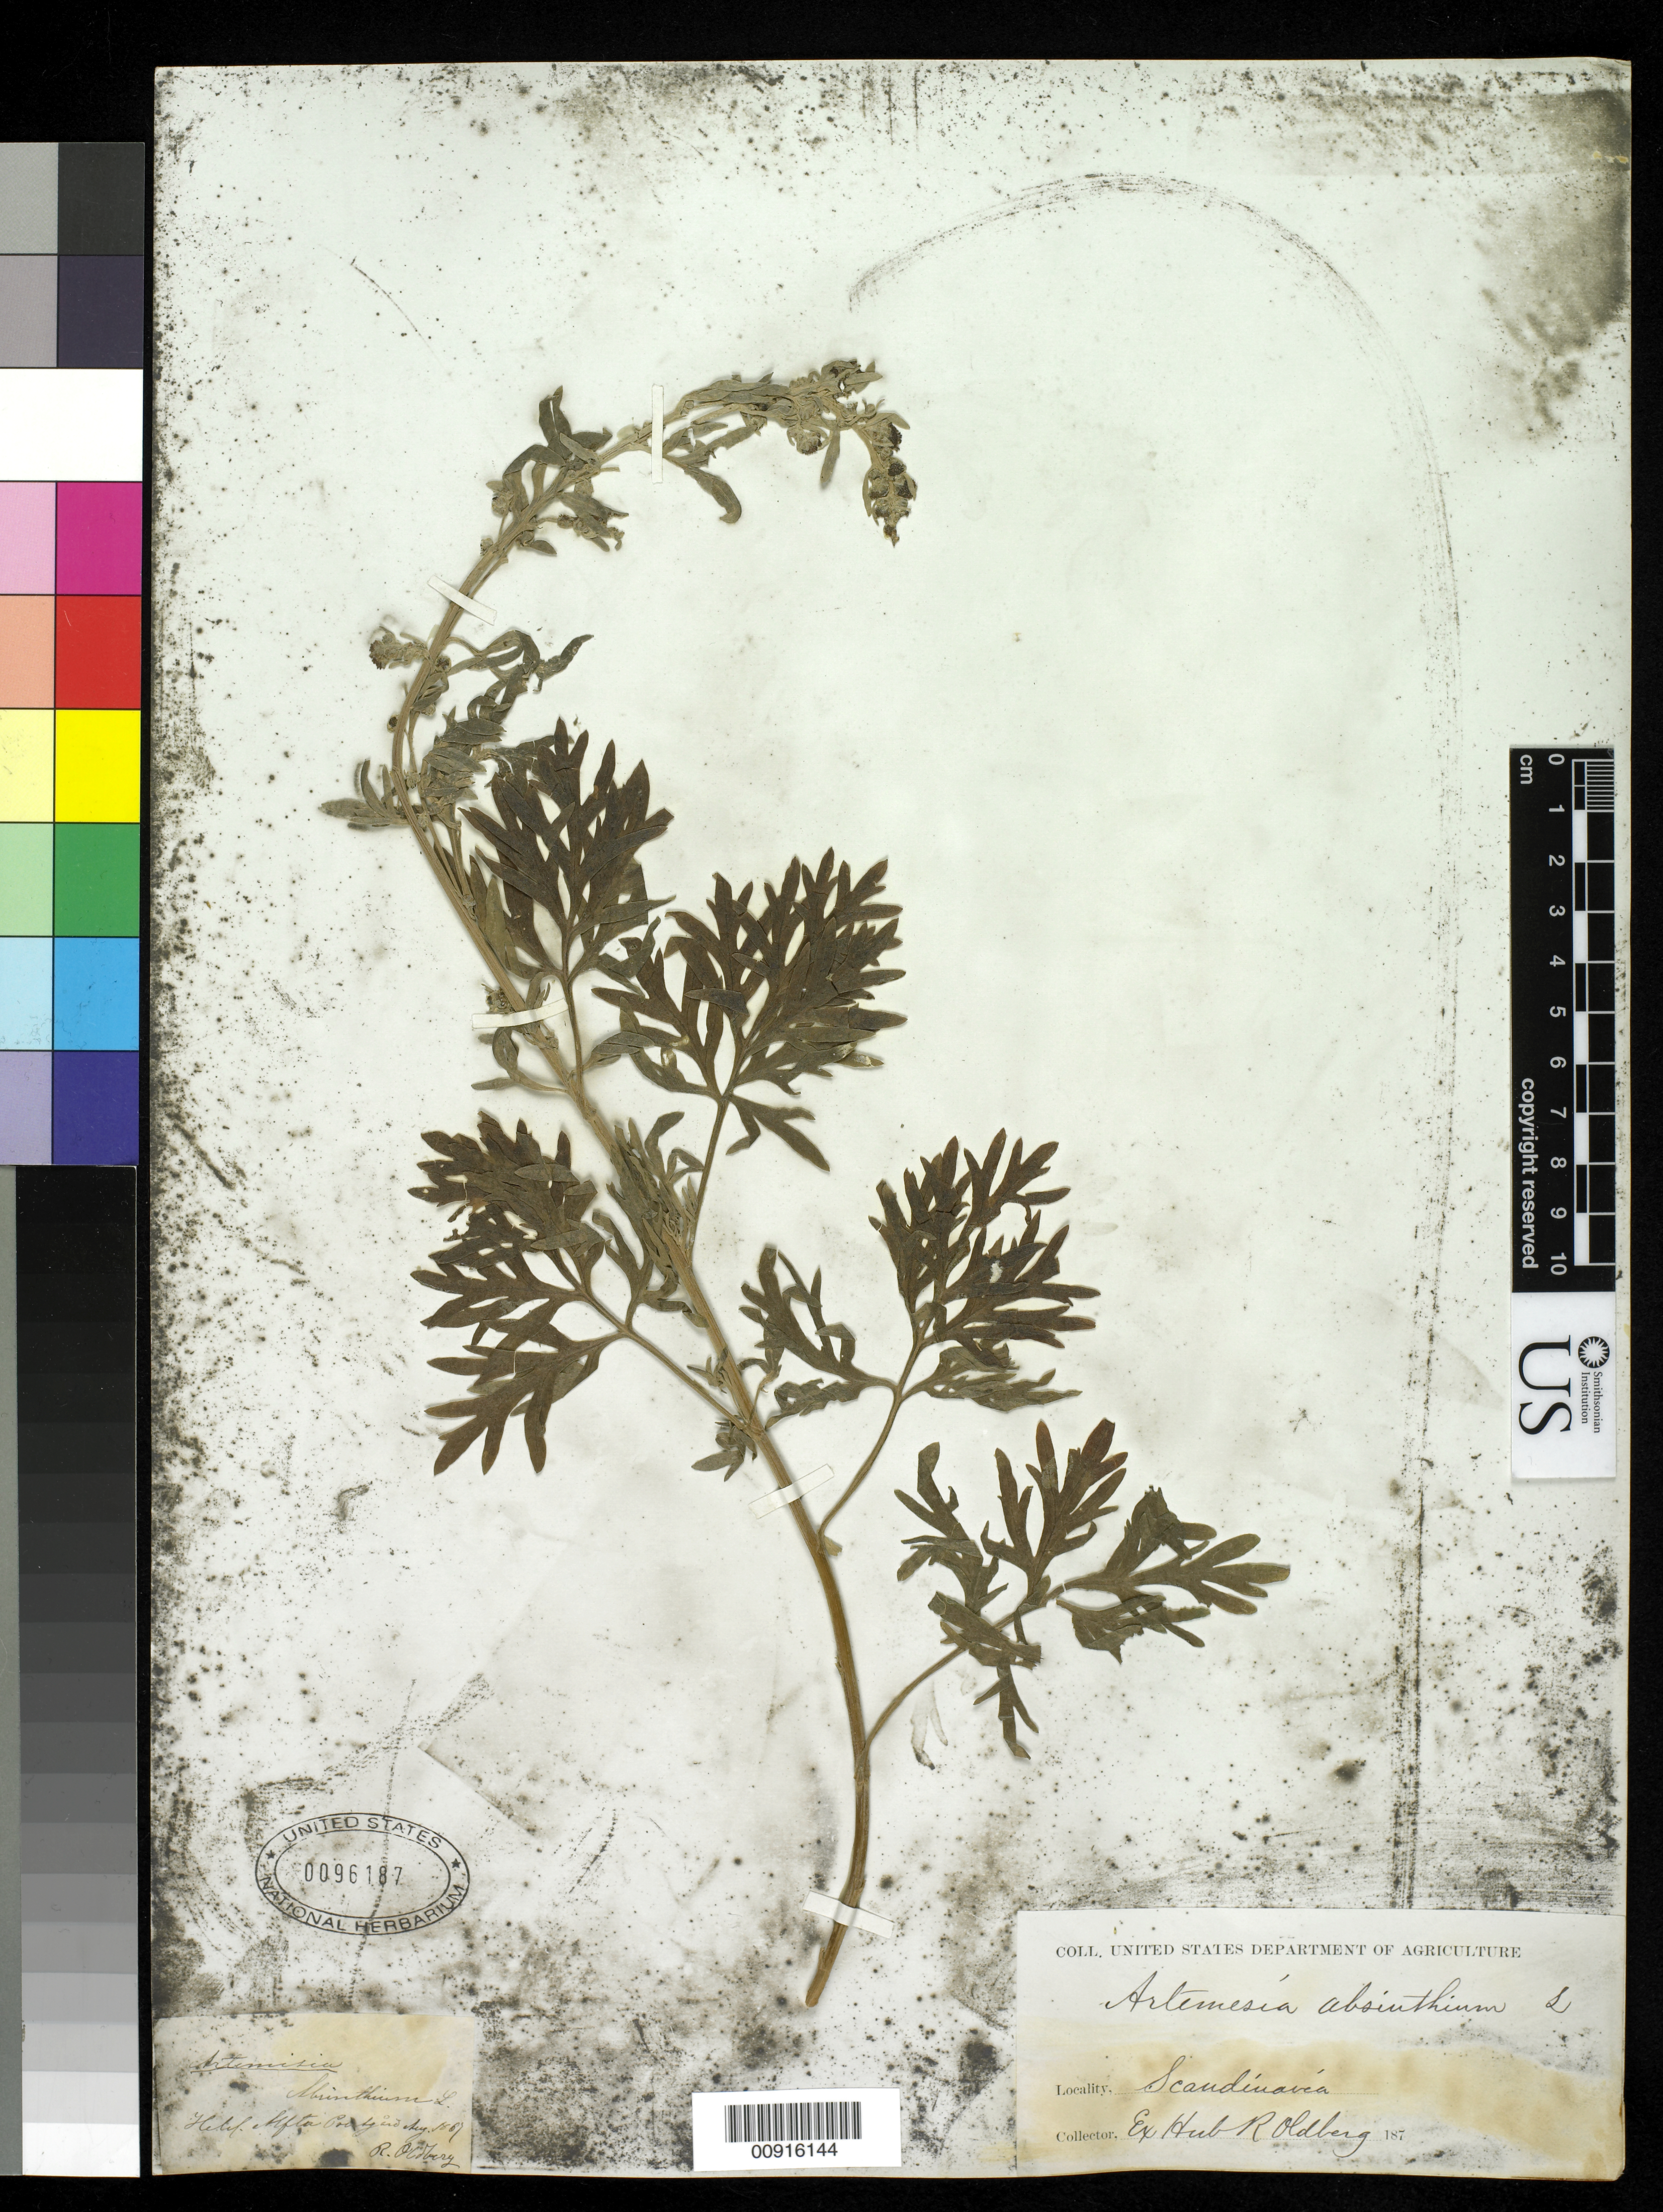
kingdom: Plantae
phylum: Tracheophyta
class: Magnoliopsida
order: Asterales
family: Asteraceae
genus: Artemisia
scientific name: Artemisia absinthium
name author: L.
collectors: R. Oldberg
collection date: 1870-08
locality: Scandinavia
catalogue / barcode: US 96187